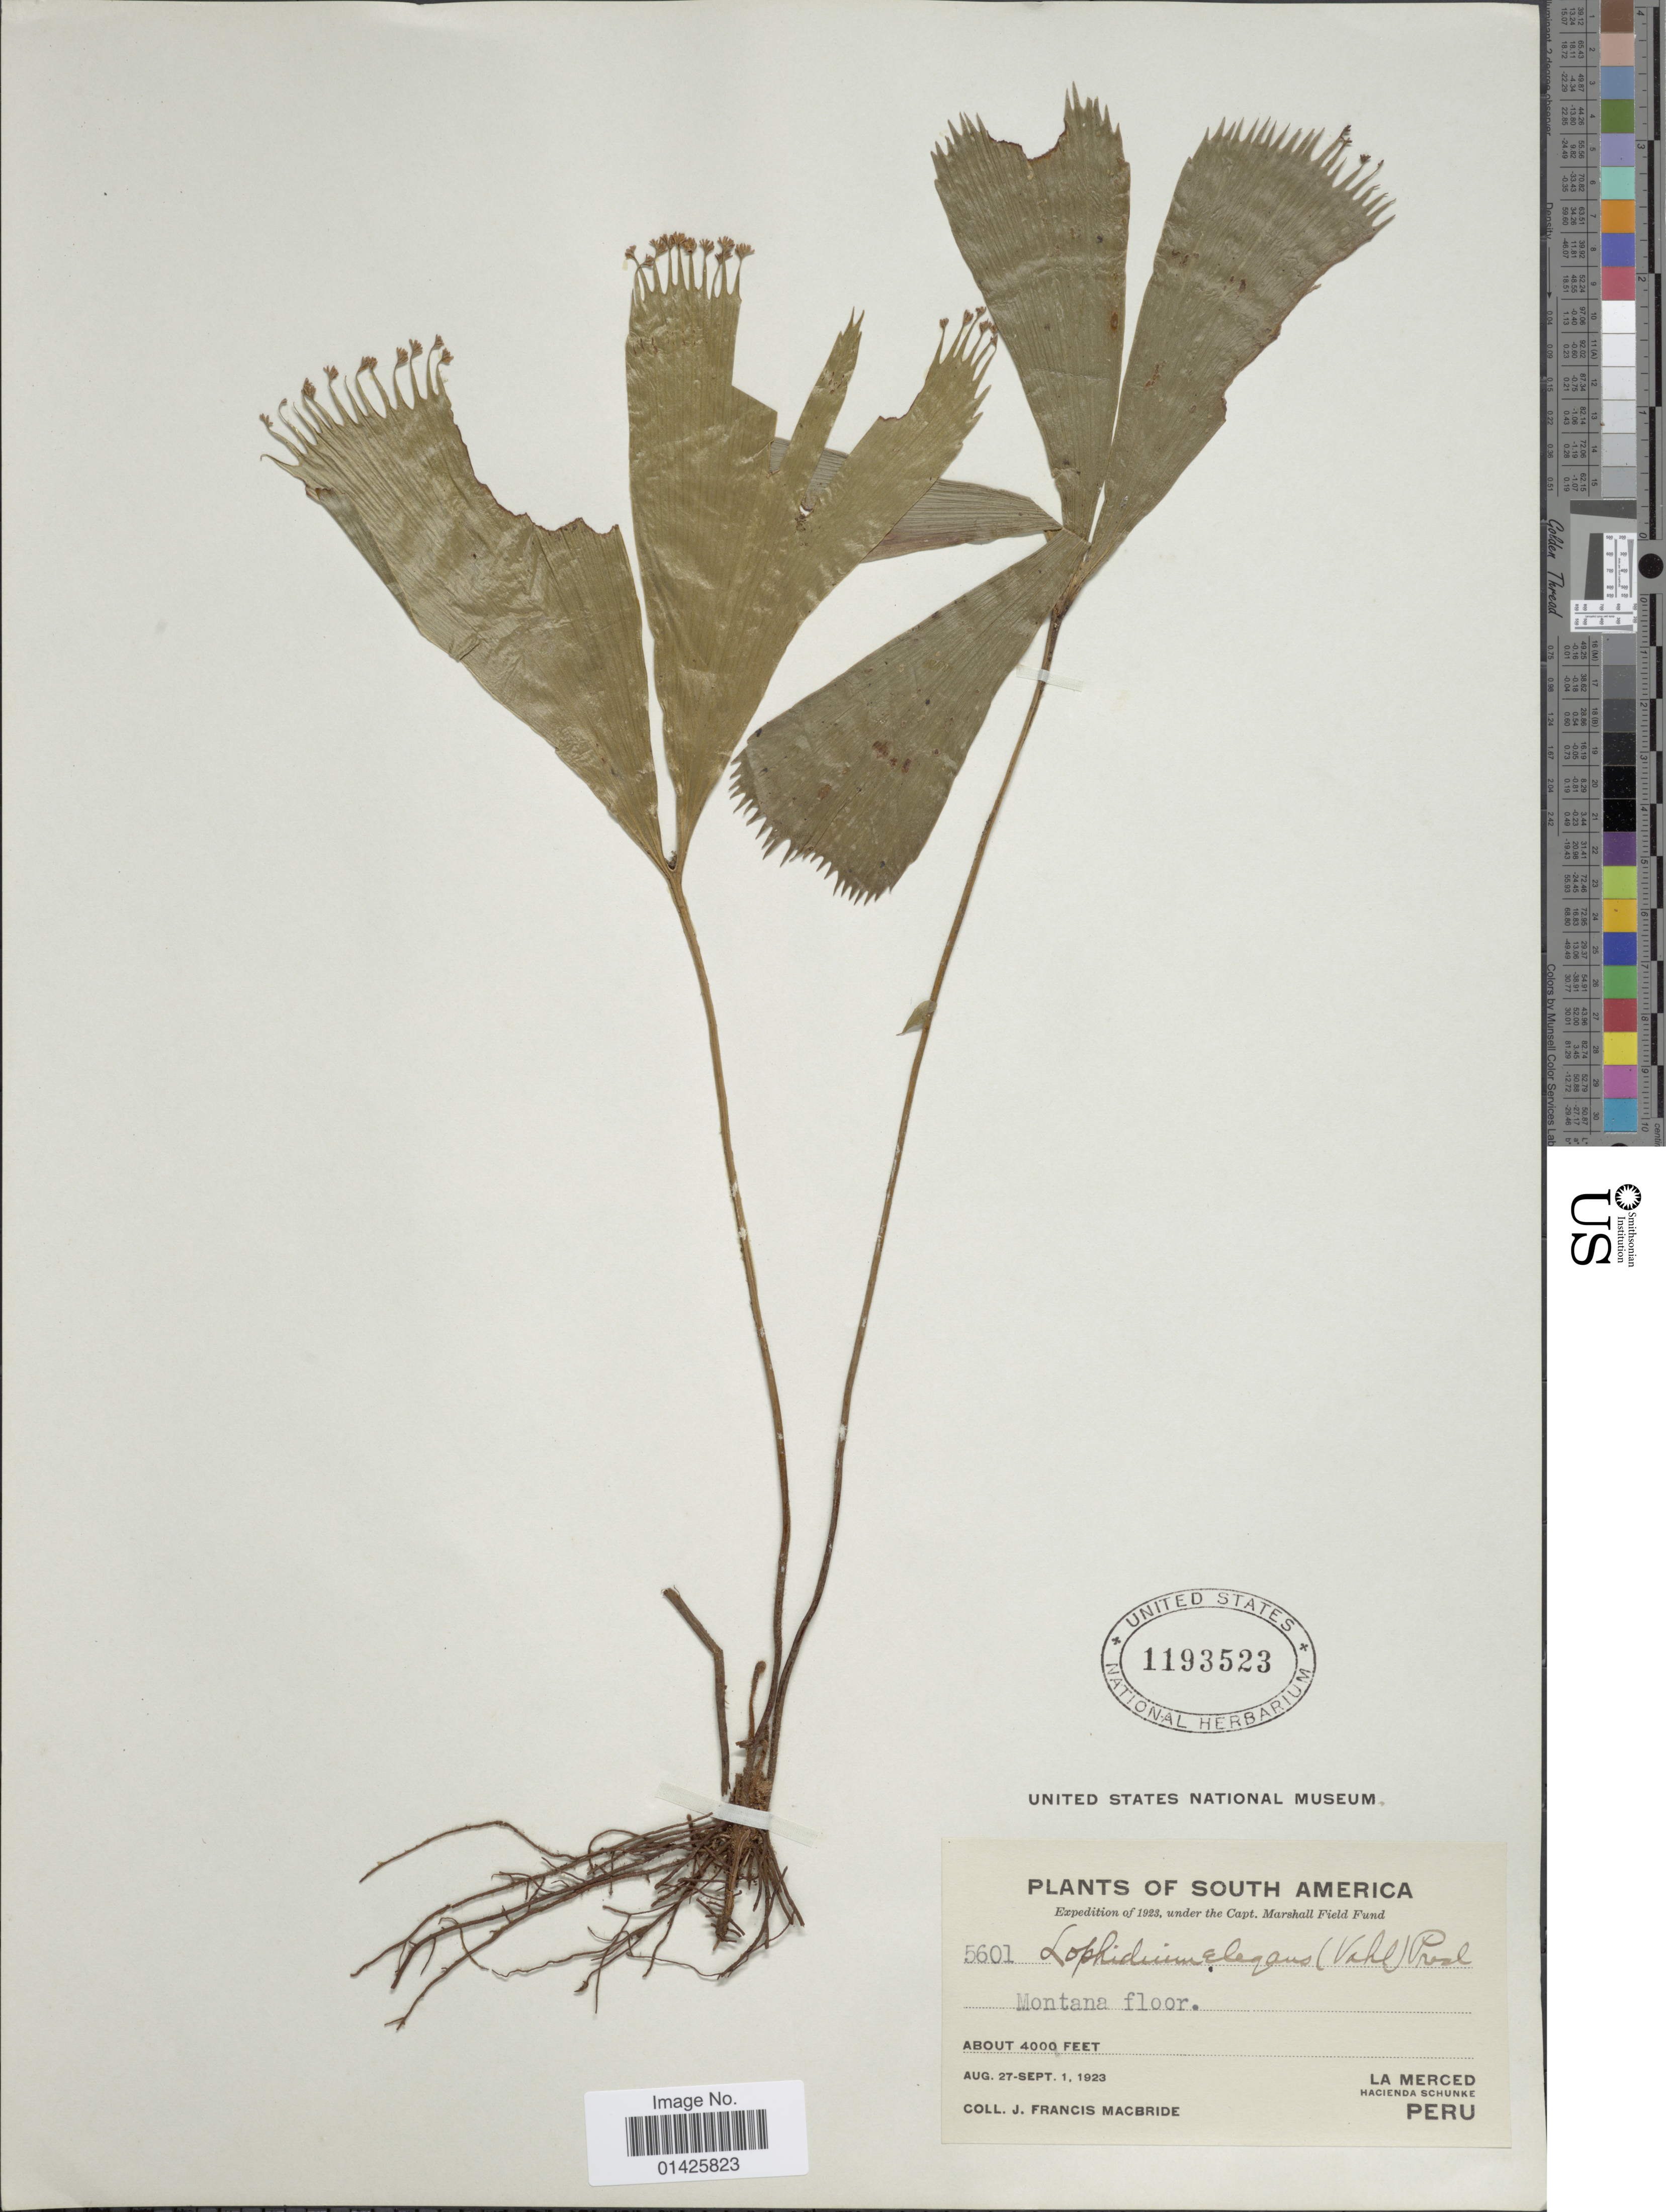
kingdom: Plantae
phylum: Tracheophyta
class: Polypodiopsida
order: Schizaeales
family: Schizaeaceae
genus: Schizaea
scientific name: Schizaea elegans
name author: (Vahl) Sw.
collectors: J. F. Macbride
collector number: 5601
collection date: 1923-08-27/1923-09-01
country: Peru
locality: Montana floor, La Merced, Hacienda Schunke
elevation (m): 1219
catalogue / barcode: US 1193523